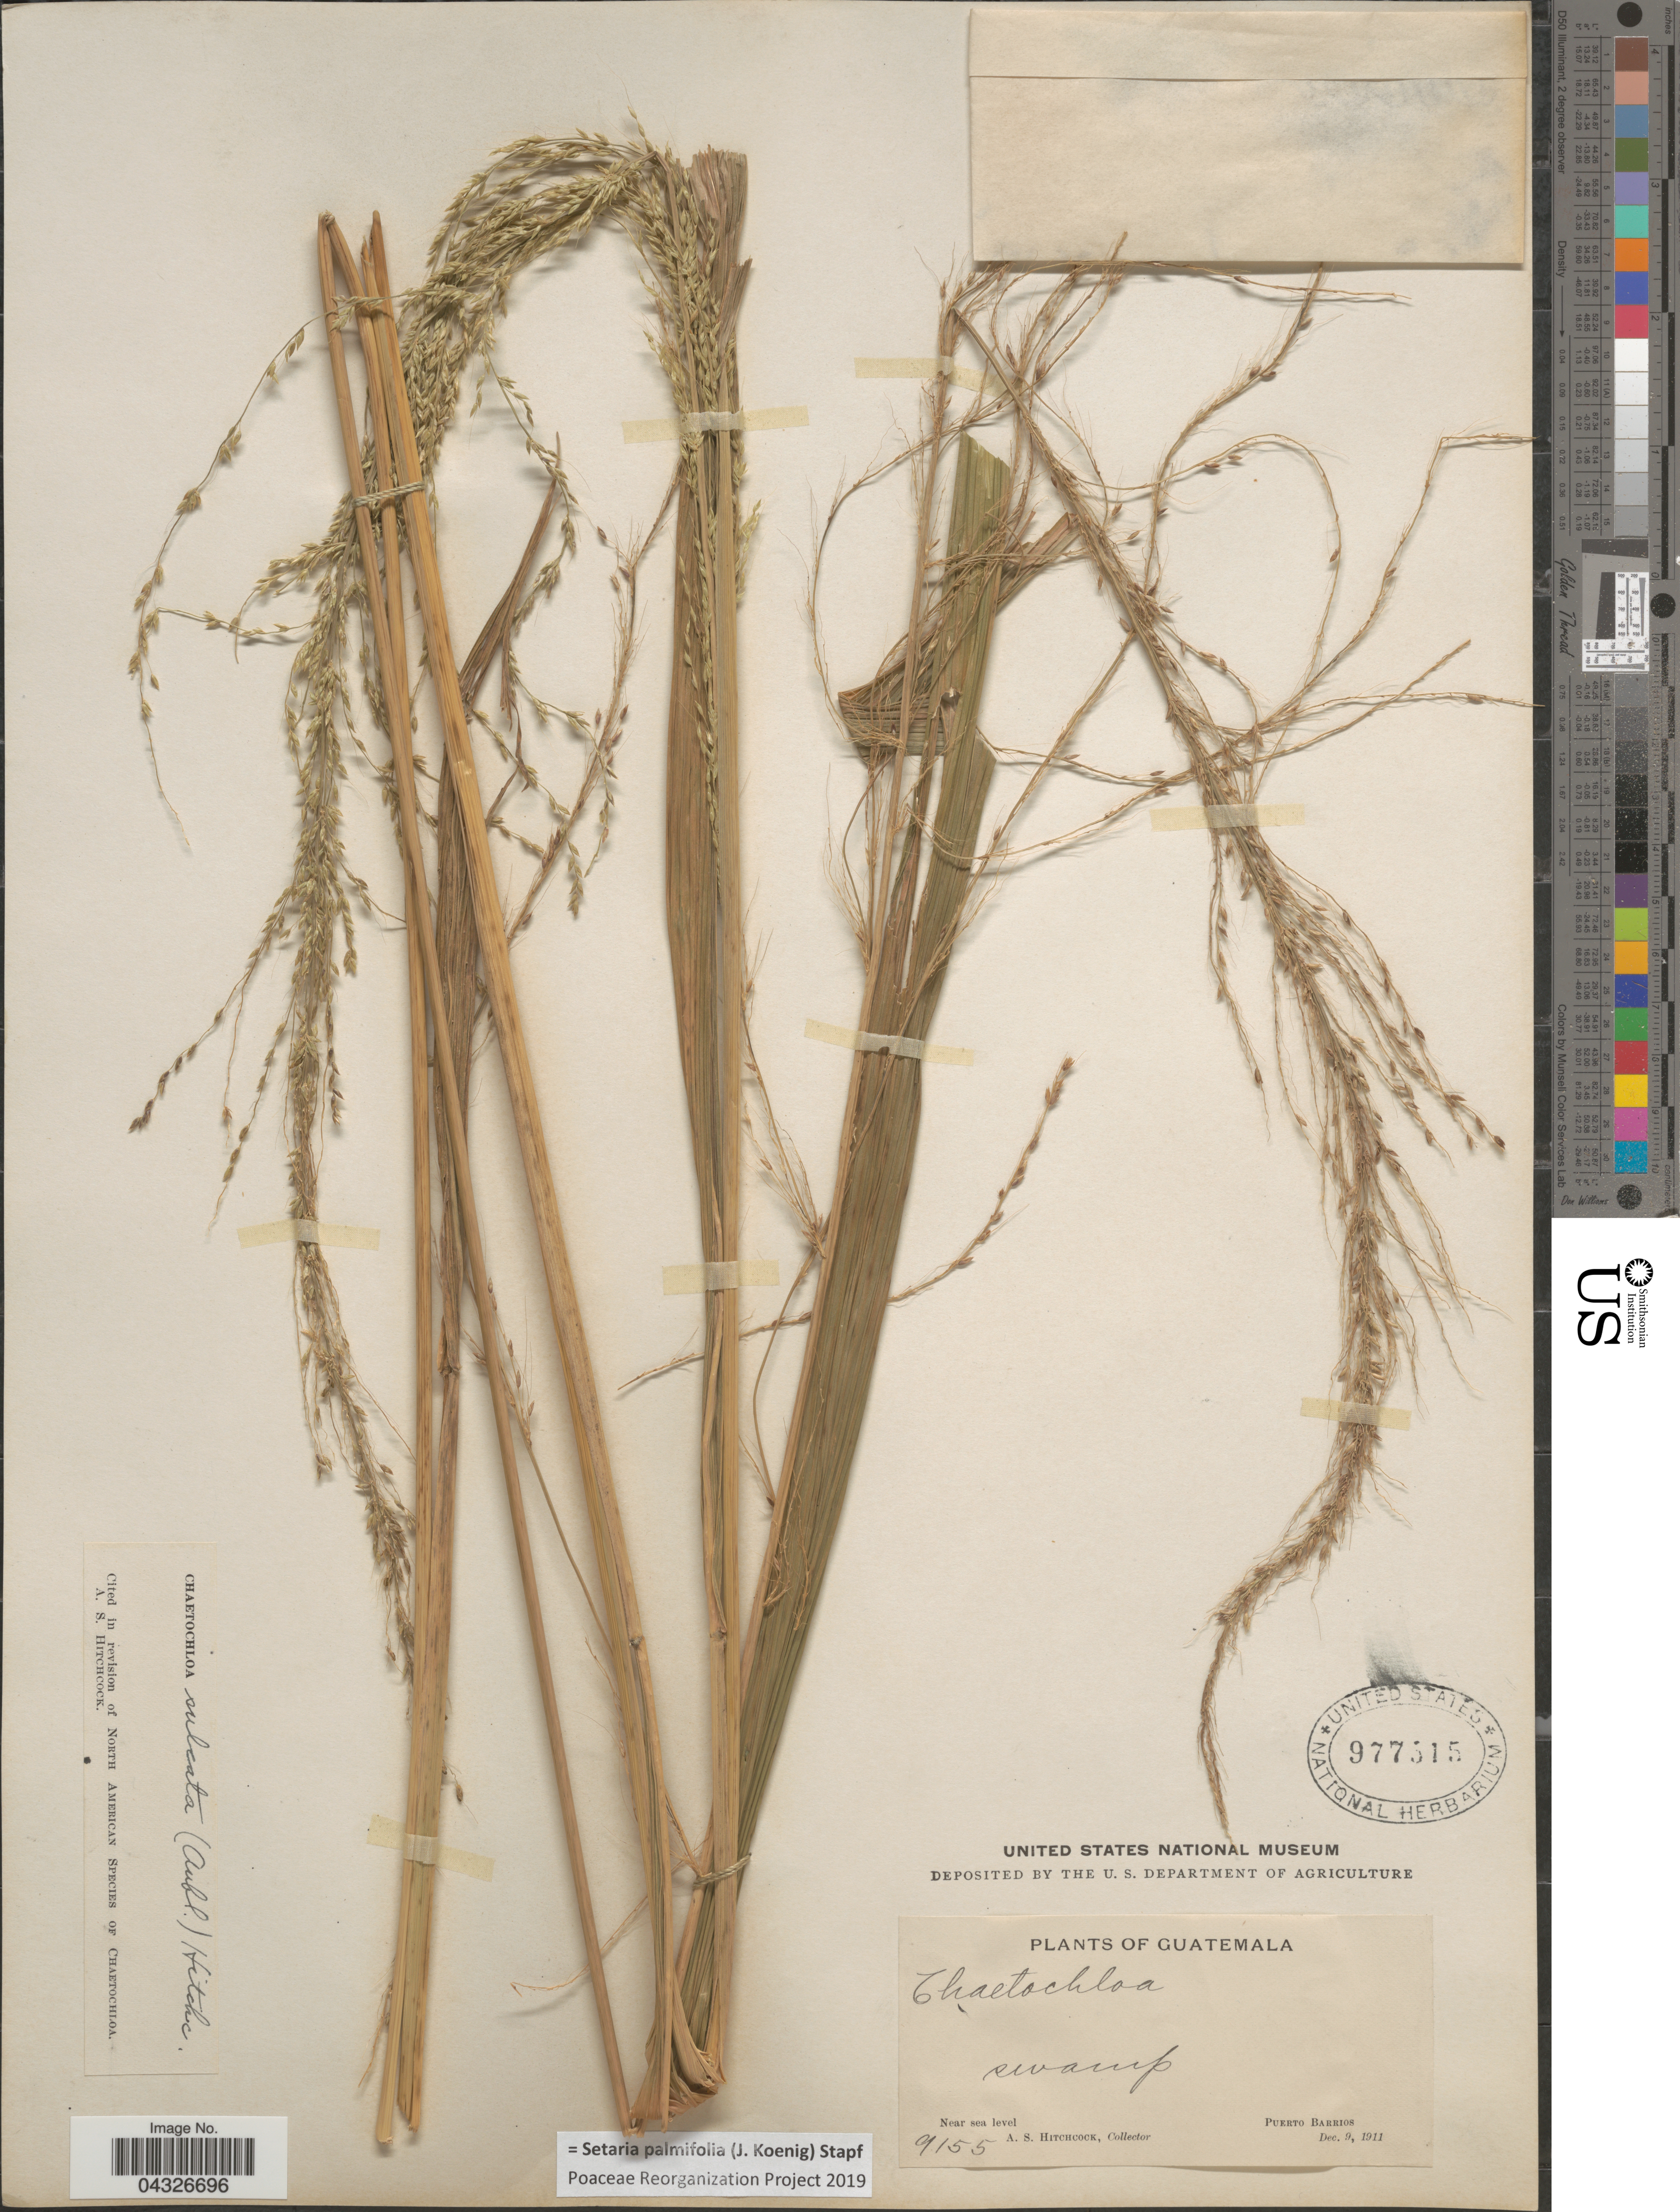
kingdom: Plantae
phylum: Tracheophyta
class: Liliopsida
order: Poales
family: Poaceae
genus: Setaria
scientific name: Setaria palmifolia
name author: (J. Koenig) Stapf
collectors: A. S. Hitchcock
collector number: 9155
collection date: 1911-12-09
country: Guatemala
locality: Puerto Barrios.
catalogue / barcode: US 977515